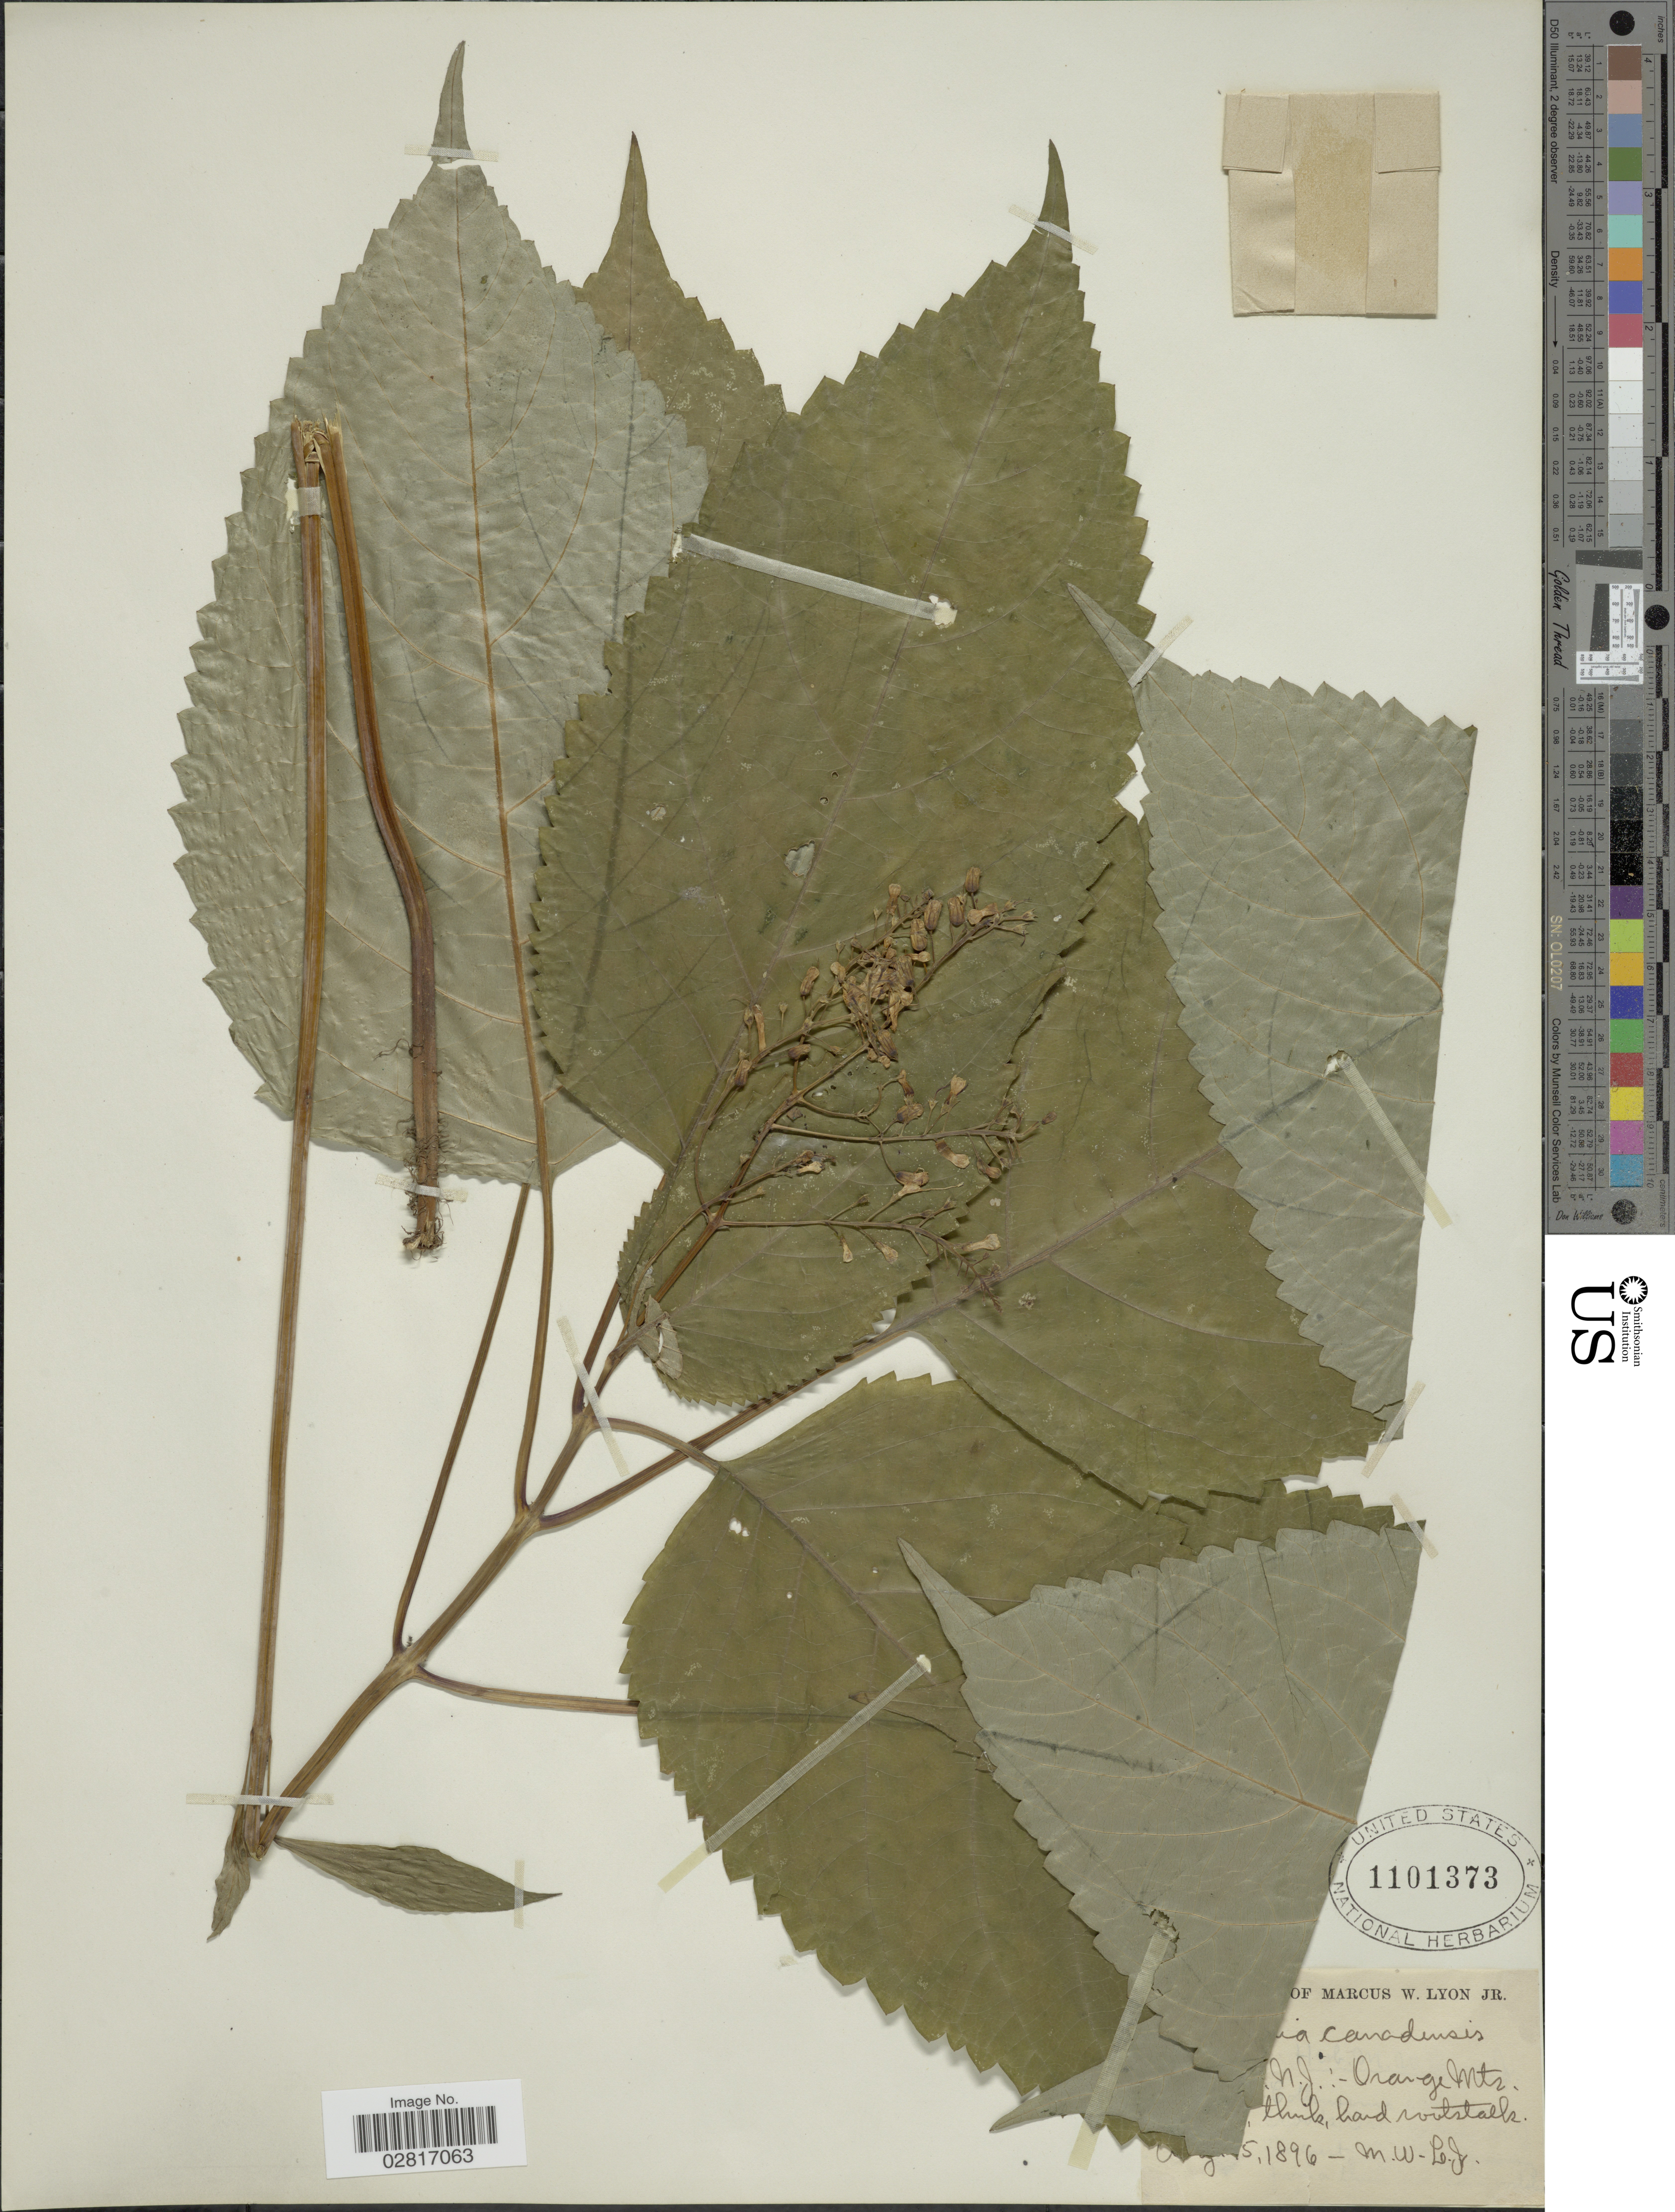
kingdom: Plantae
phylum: Tracheophyta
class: Magnoliopsida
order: Lamiales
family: Lamiaceae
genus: Collinsonia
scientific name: Collinsonia canadensis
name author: L.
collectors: M. Lyon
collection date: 1896-08-05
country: United States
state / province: New Jersey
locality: [illegible text] N.J.:- Orange Mts. [illegible text]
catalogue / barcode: US 1101373